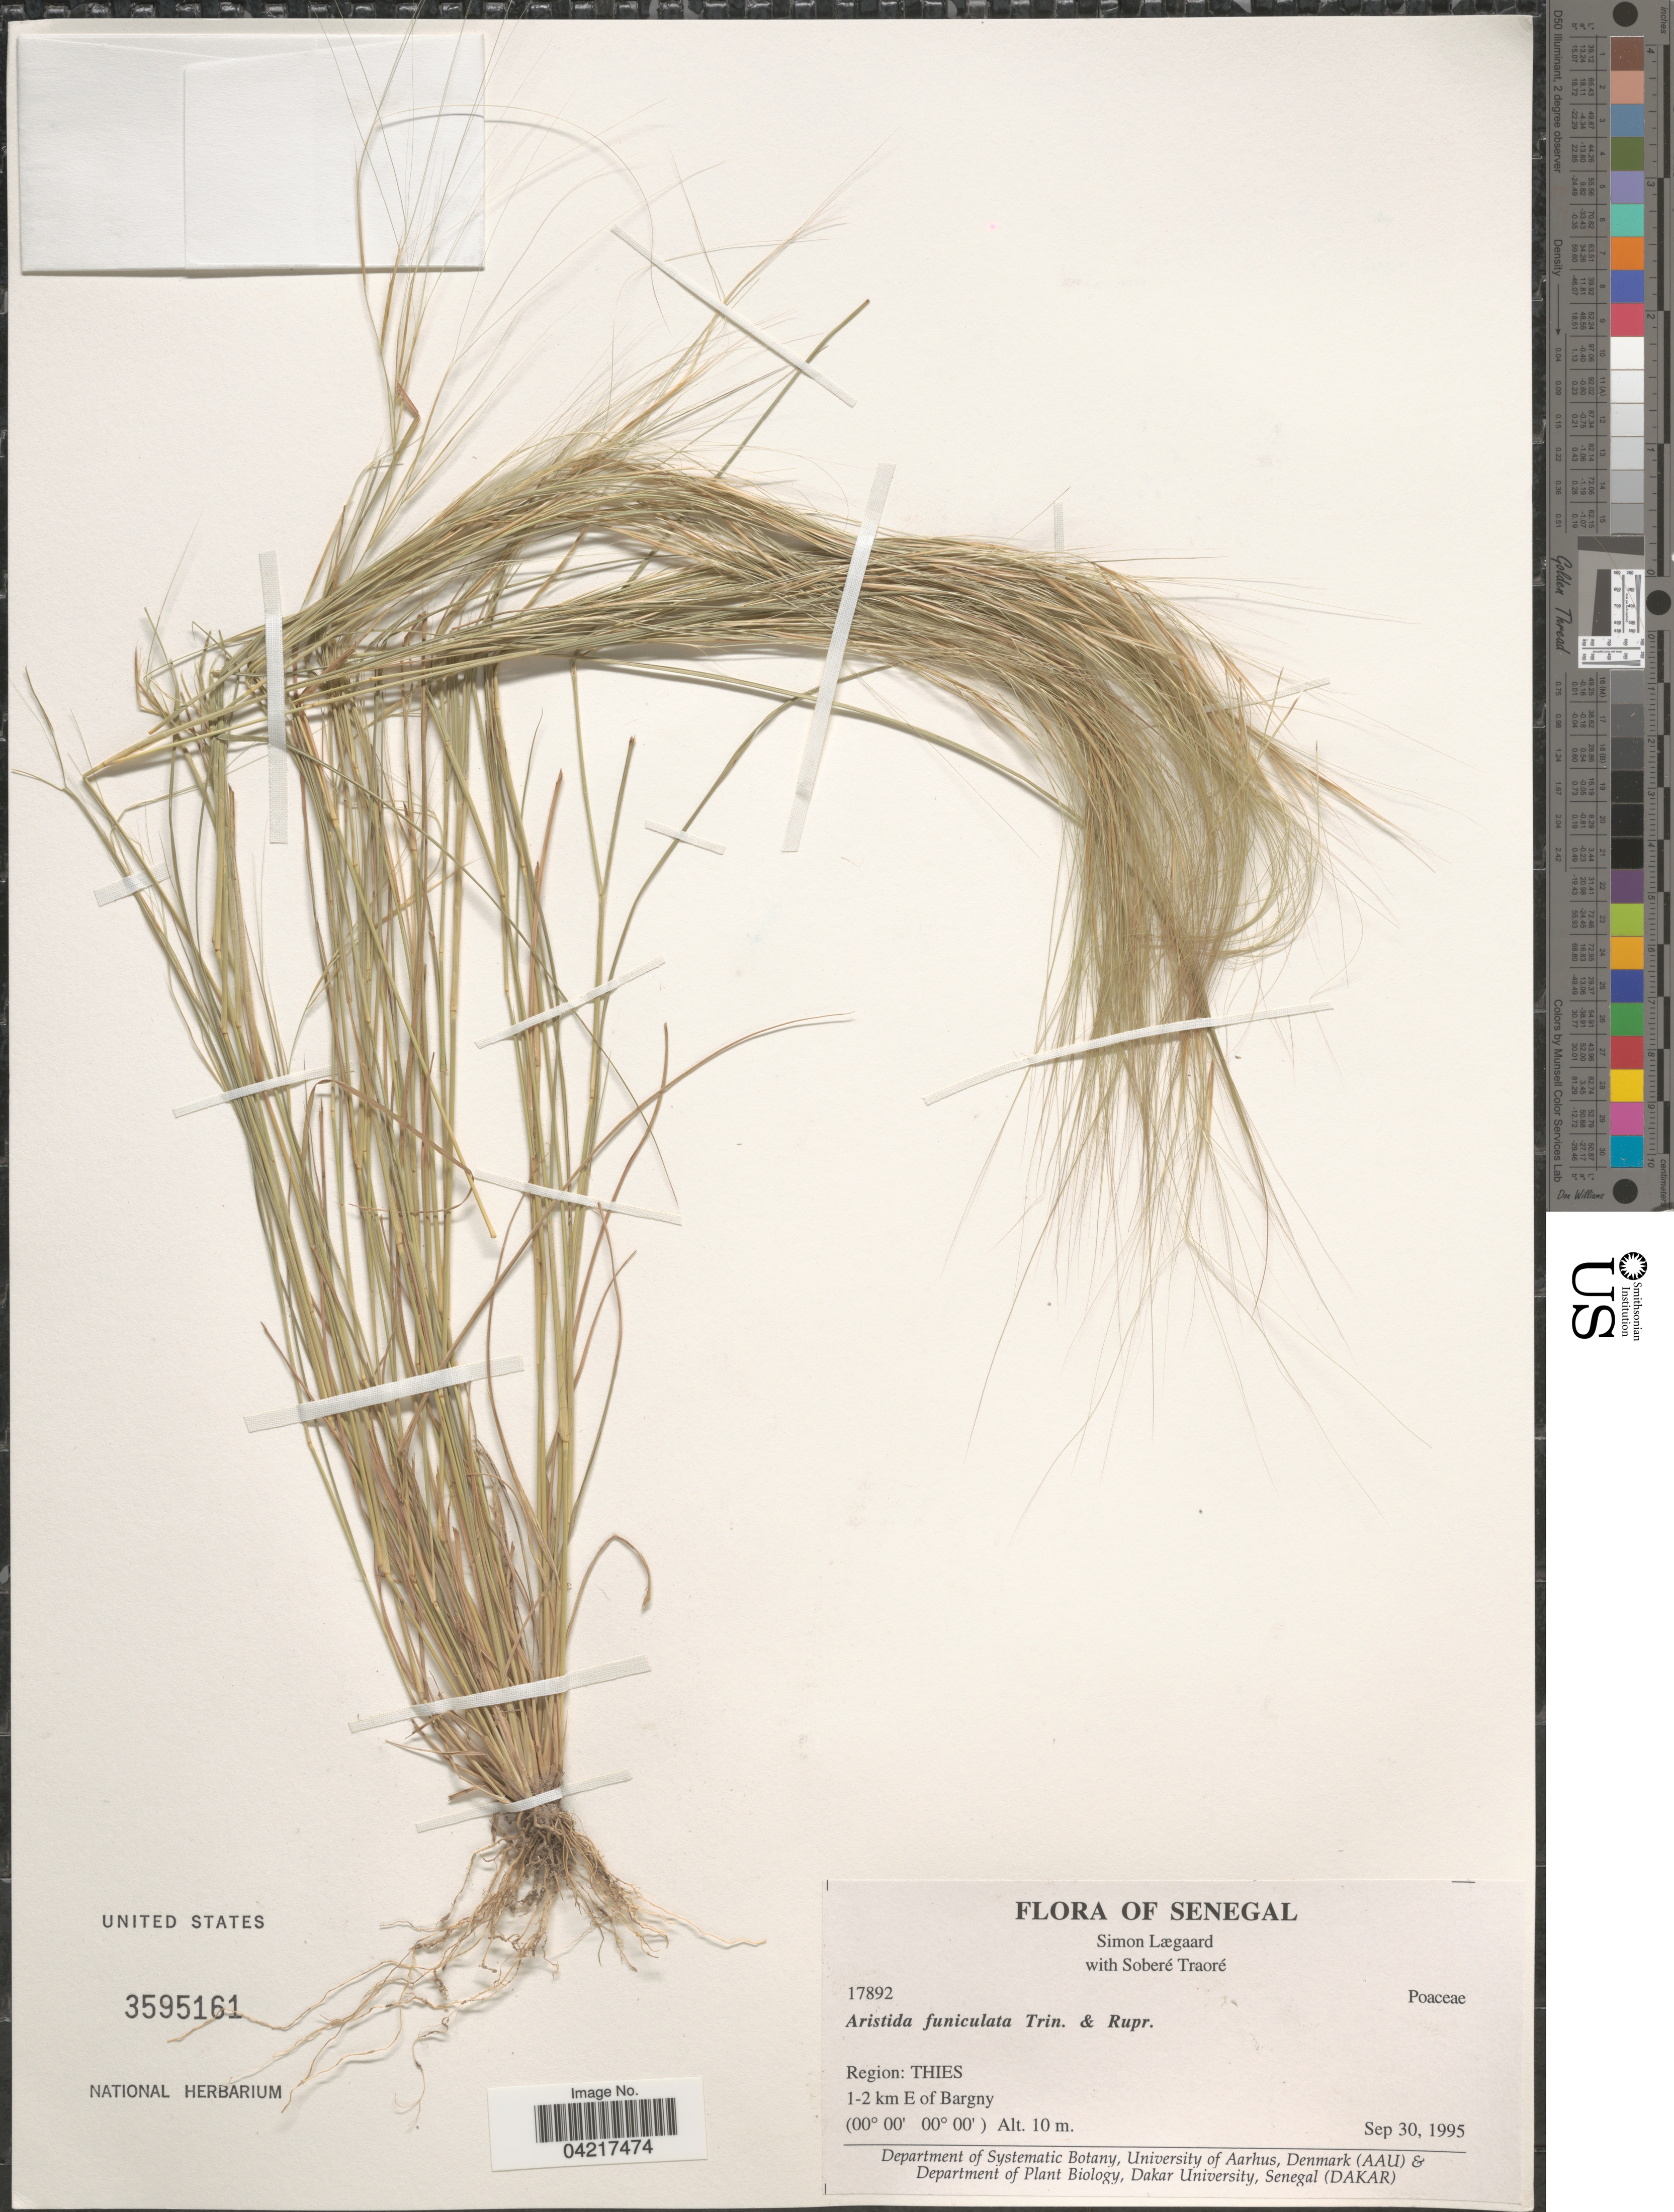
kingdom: Plantae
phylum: Tracheophyta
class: Liliopsida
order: Poales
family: Poaceae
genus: Aristida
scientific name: Aristida funiculata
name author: Trin. & Rupr.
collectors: S. Lægaard & S. Traore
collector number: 17892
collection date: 1995-09-30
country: Senegal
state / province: Thies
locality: Region: Thies. 1-2 km E of Bargny.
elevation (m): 10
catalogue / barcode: US 3595161